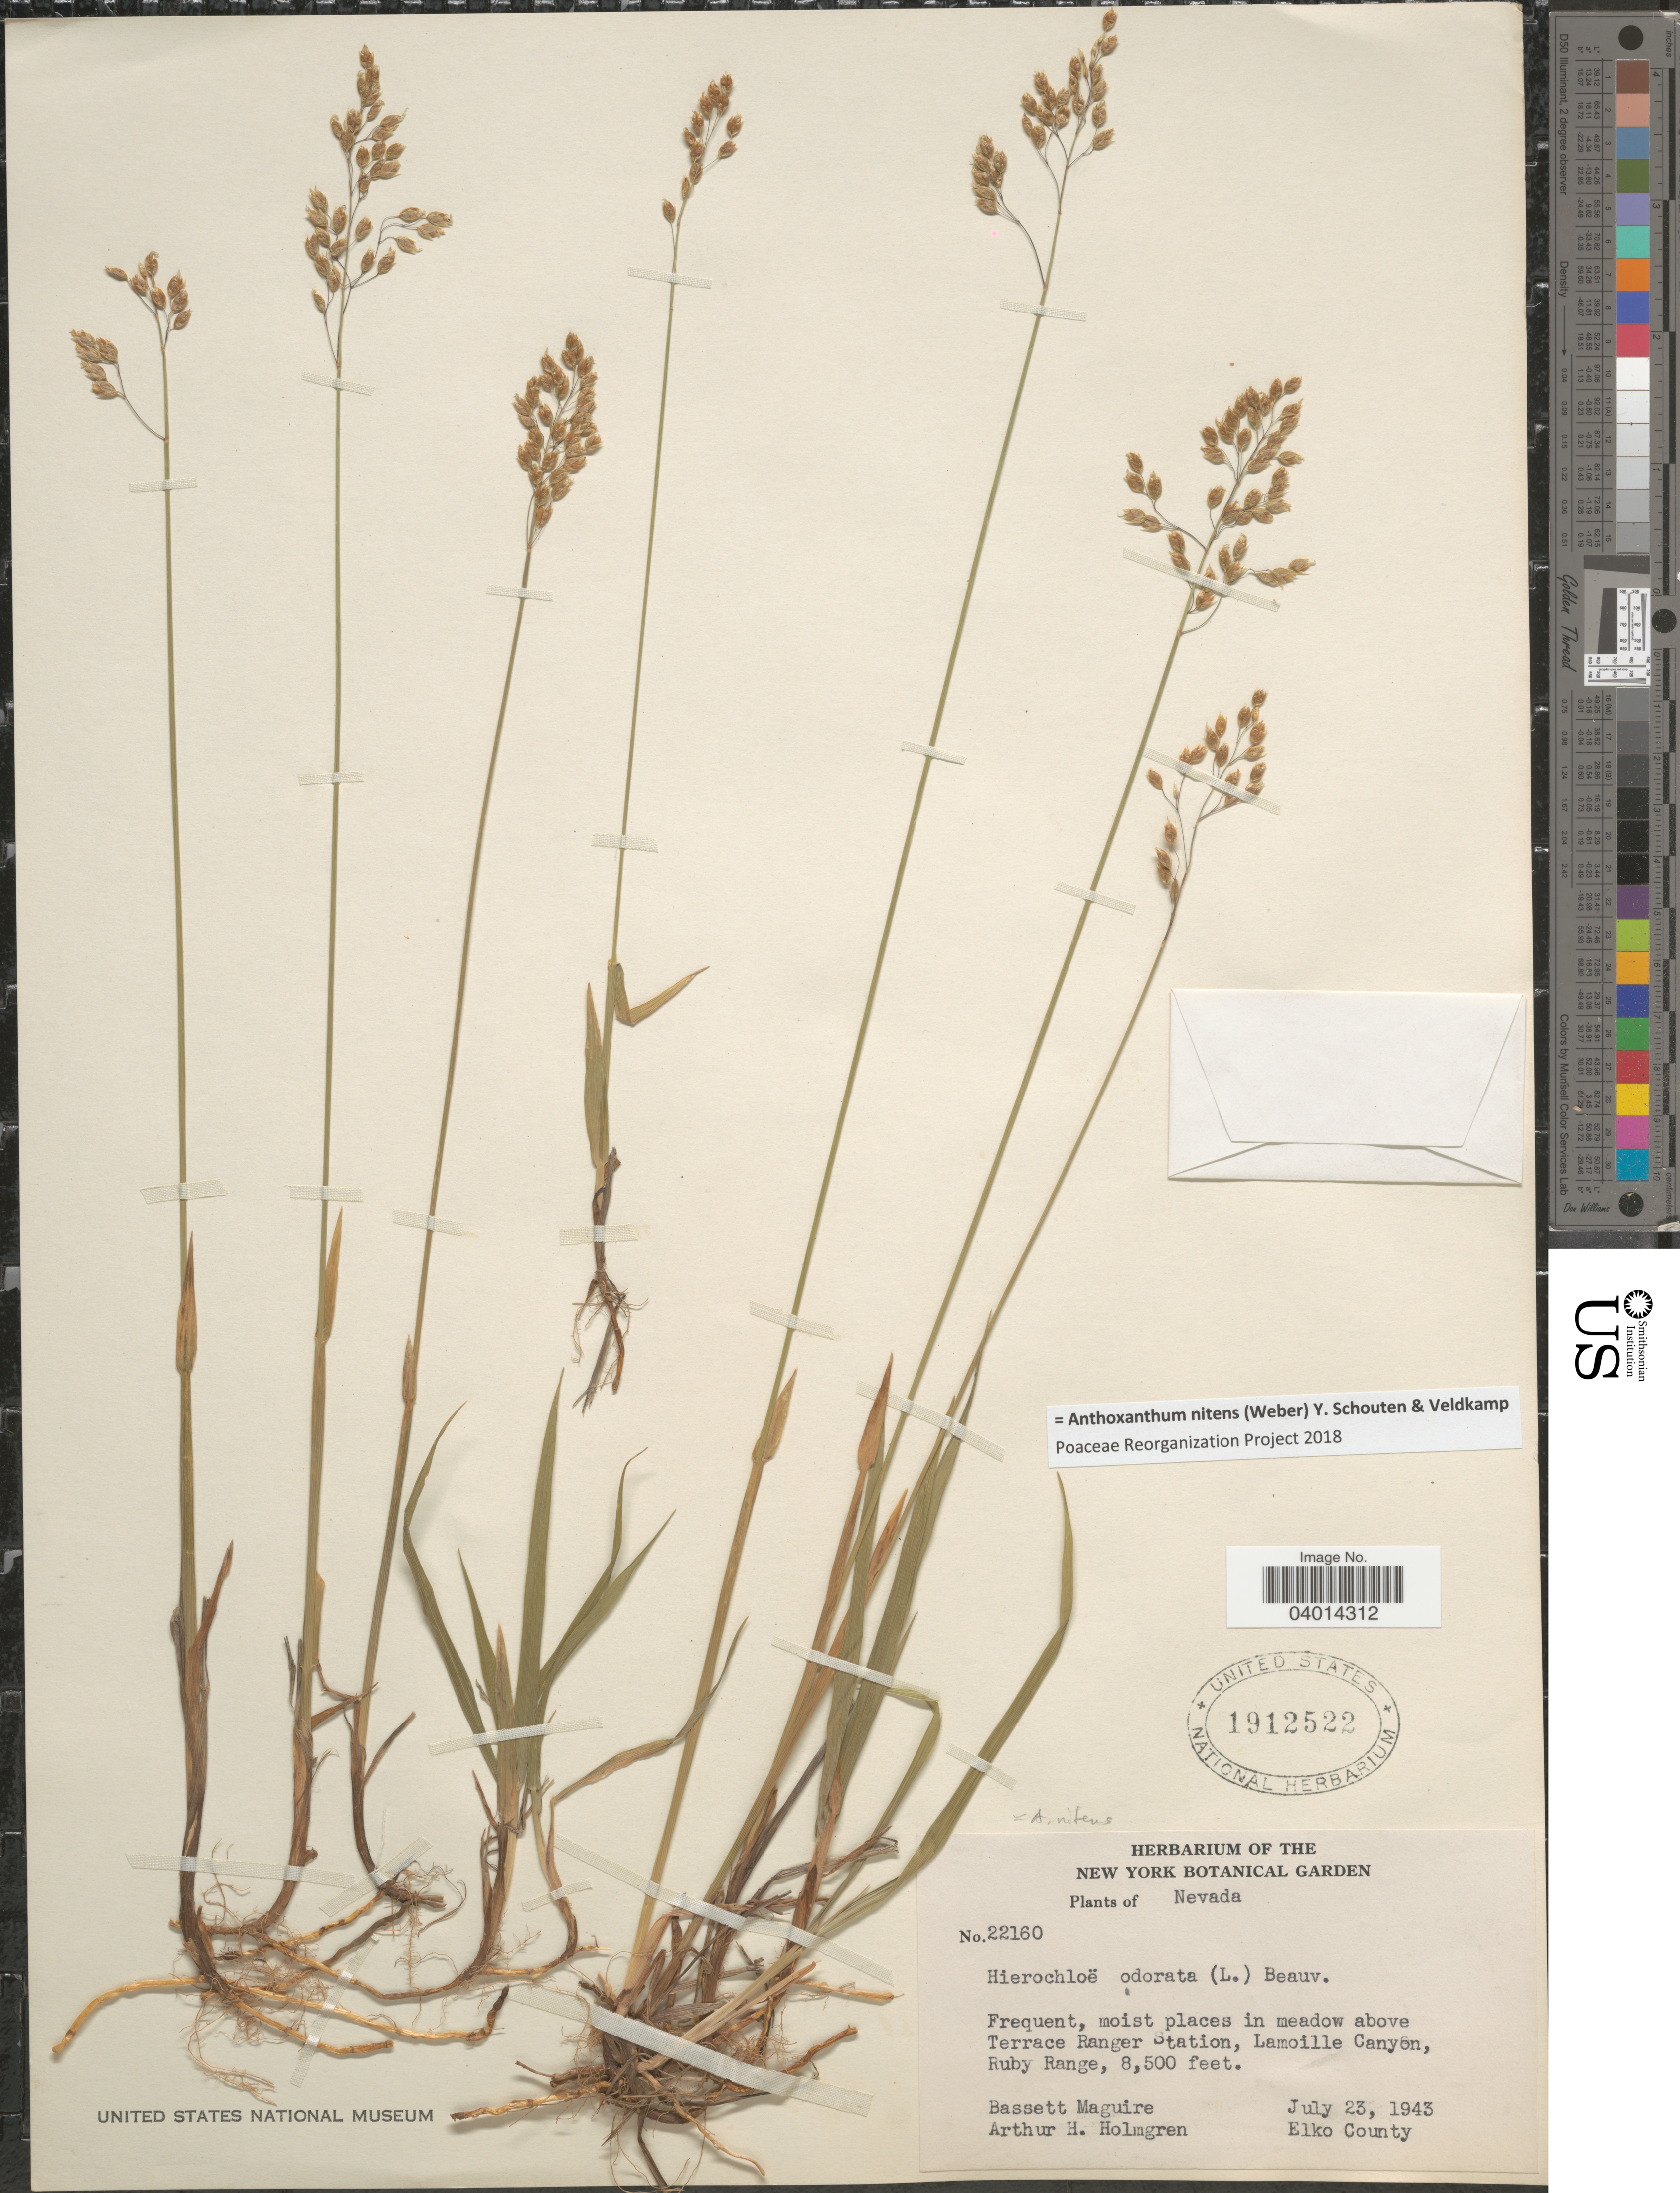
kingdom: Plantae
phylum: Tracheophyta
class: Liliopsida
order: Poales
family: Poaceae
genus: Anthoxanthum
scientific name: Anthoxanthum nitens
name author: (G.H. Weber) R.T.A. Schouten & Veldkamp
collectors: B. Maguire & A. H. Holmgren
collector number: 22160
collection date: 1943-07-23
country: United States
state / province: Nevada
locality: Frequent, moist places in meadow above Terrace Ranger Station, Lamoille Canyon, Ruby Range. Elko County.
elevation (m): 2591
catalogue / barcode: US 1912522